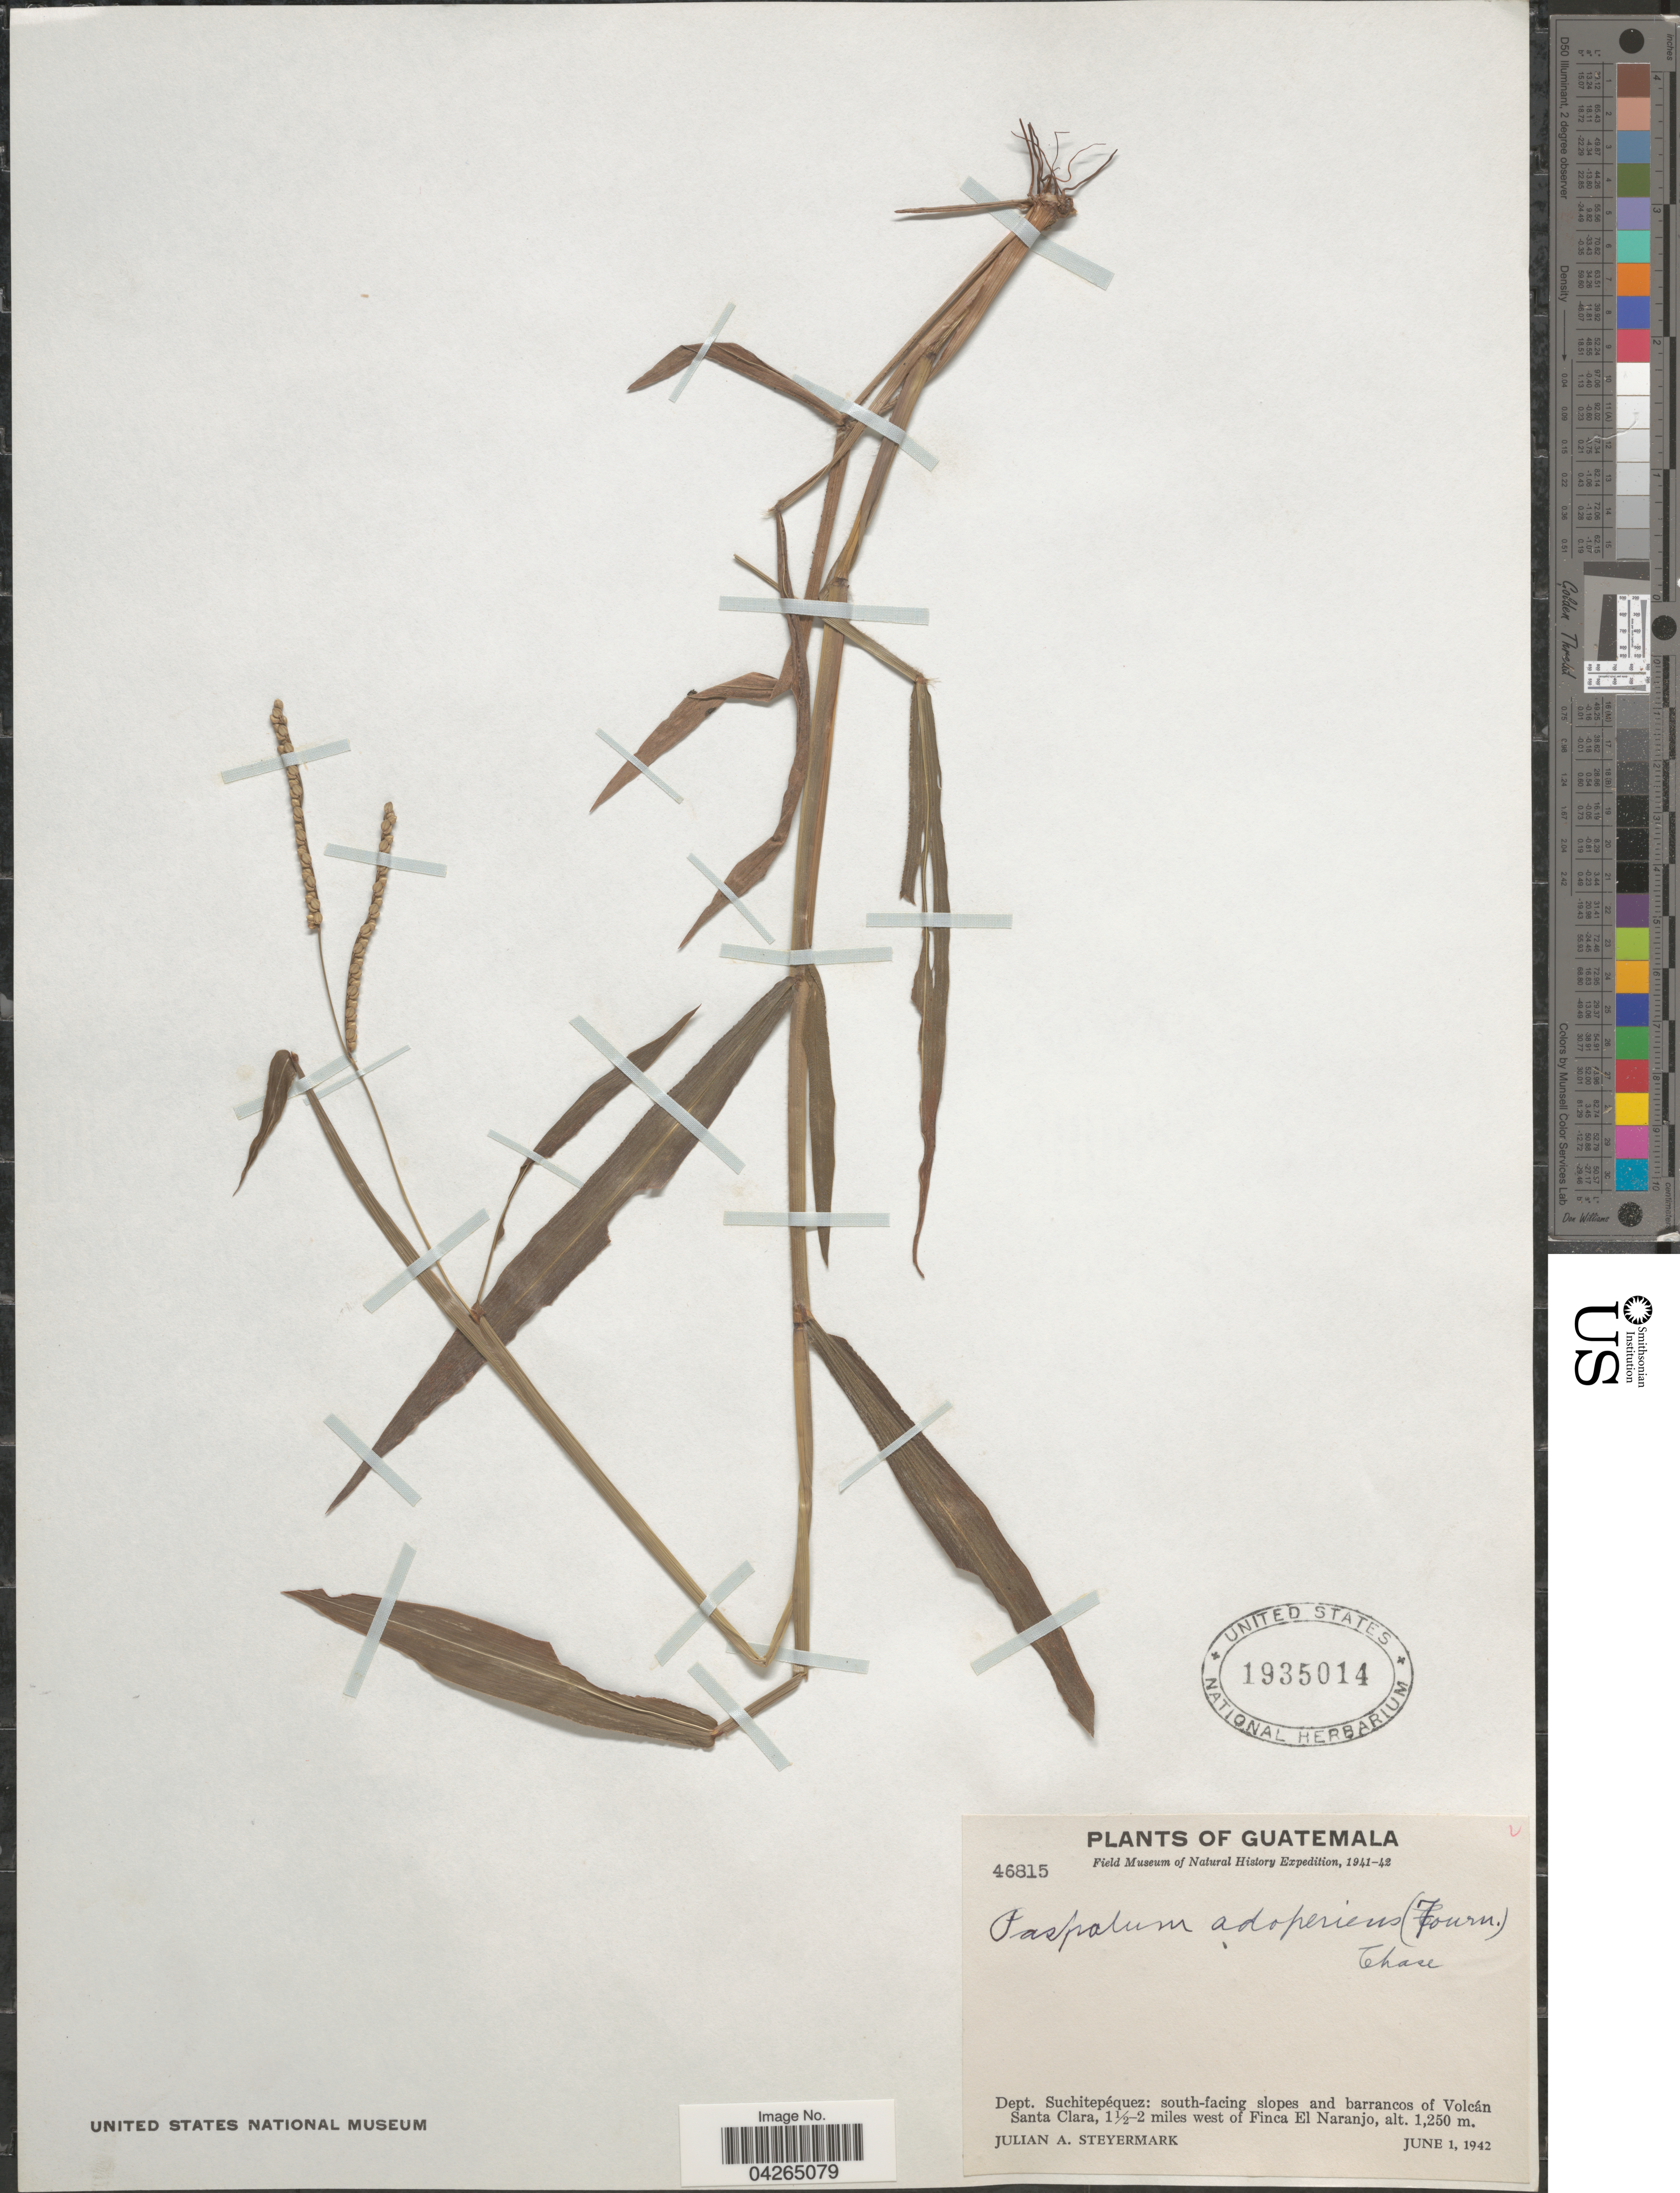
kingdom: Plantae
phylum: Tracheophyta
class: Liliopsida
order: Poales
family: Poaceae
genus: Paspalum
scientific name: Paspalum adoperiens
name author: (E. Fourn.) Chase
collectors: J. Steyermark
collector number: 46815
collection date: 1942-06-01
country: Guatemala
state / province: Suchitepequez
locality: Field Museum of Natural History Expedition, 1941-42. Dept. Suchitepéquez: south-facing slopes and barrancos of Volcán Santa Clara, 1½-2 miles west of Finca El Naranjo.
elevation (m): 1250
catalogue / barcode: US 1935014